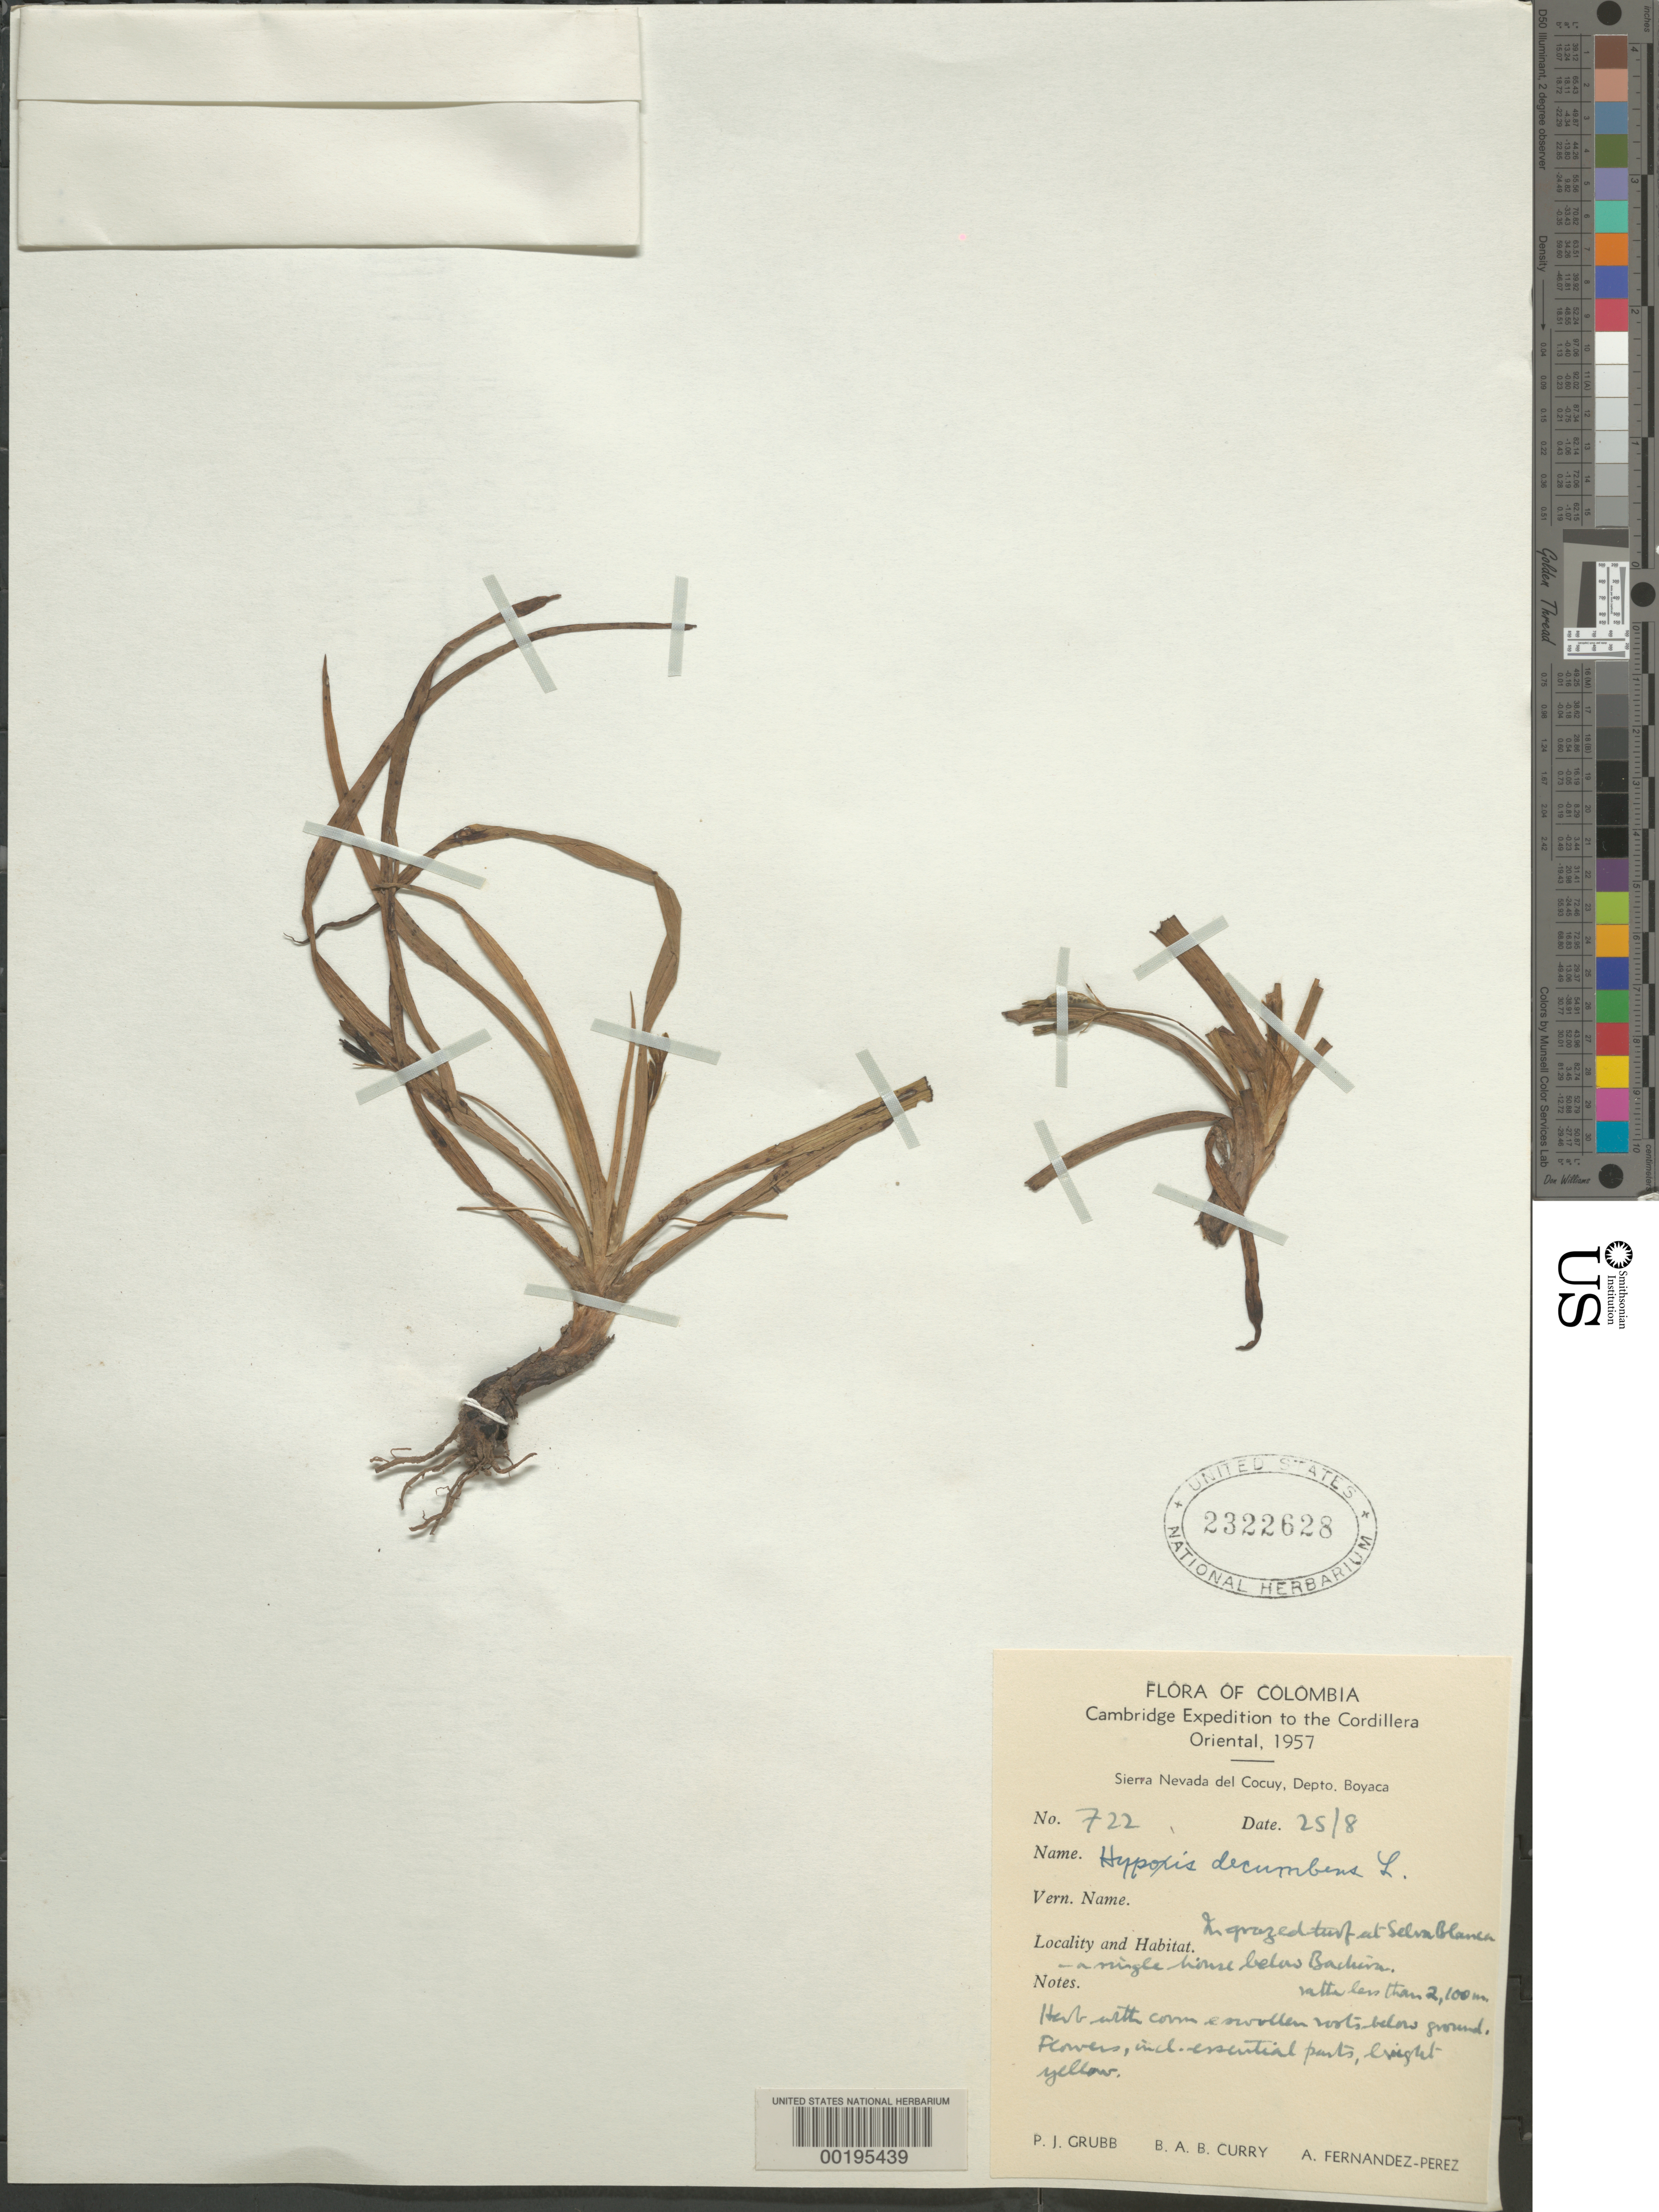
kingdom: Plantae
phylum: Tracheophyta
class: Liliopsida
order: Asparagales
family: Hypoxidaceae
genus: Hypoxis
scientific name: Hypoxis decumbens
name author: L.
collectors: P. J. Grubb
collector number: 722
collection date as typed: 25 Aug 1957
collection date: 1957-08-25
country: Colombia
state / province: Boyacá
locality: Sierra Nevada del Cocuy, at Selva Blanca; a single house below Bachira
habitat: In grazed turf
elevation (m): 2100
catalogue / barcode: US 2322628